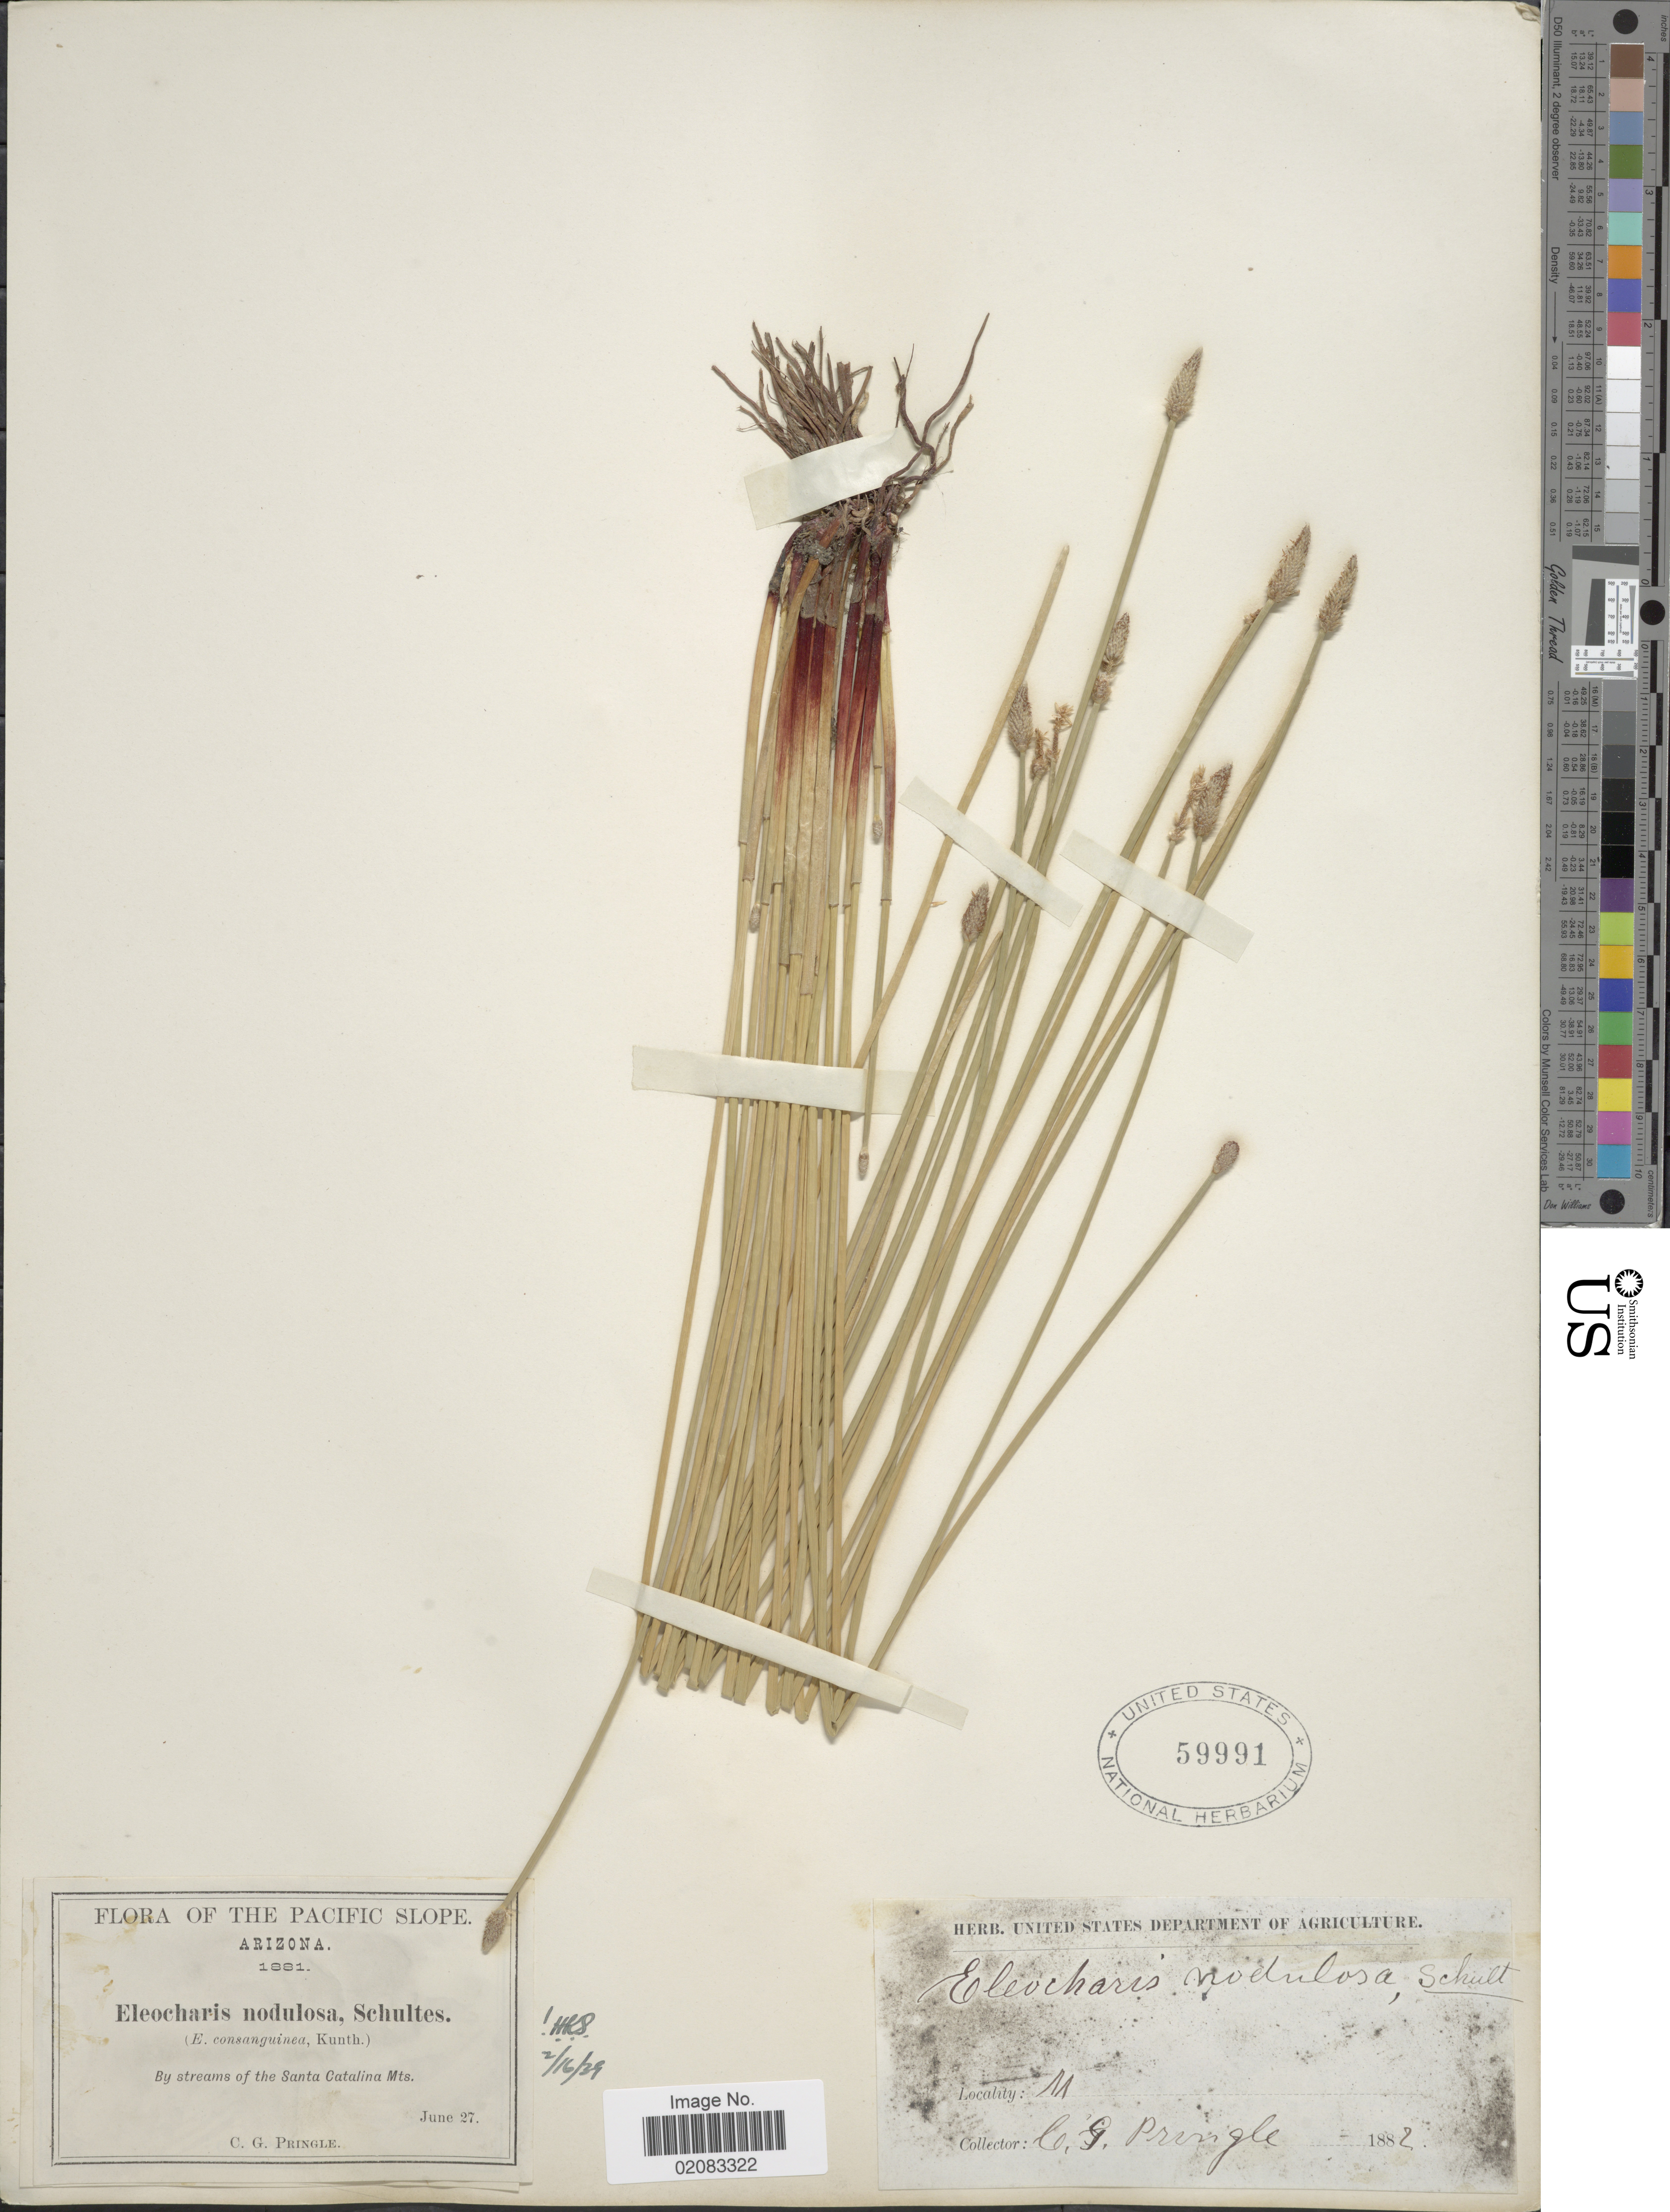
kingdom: Plantae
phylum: Tracheophyta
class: Liliopsida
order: Poales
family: Cyperaceae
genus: Eleocharis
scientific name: Eleocharis montana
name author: (Kunth) Roem. & Schult.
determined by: Strong, Mark T., (BOT), Smithsonian Institution - National Museum of Natural History (UNITED STATES)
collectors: C. G. Pringle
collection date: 1881-06-27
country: United States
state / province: Arizona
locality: The Pacific Slope, By streams of the Santa Catalina Mts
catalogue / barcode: US 59991